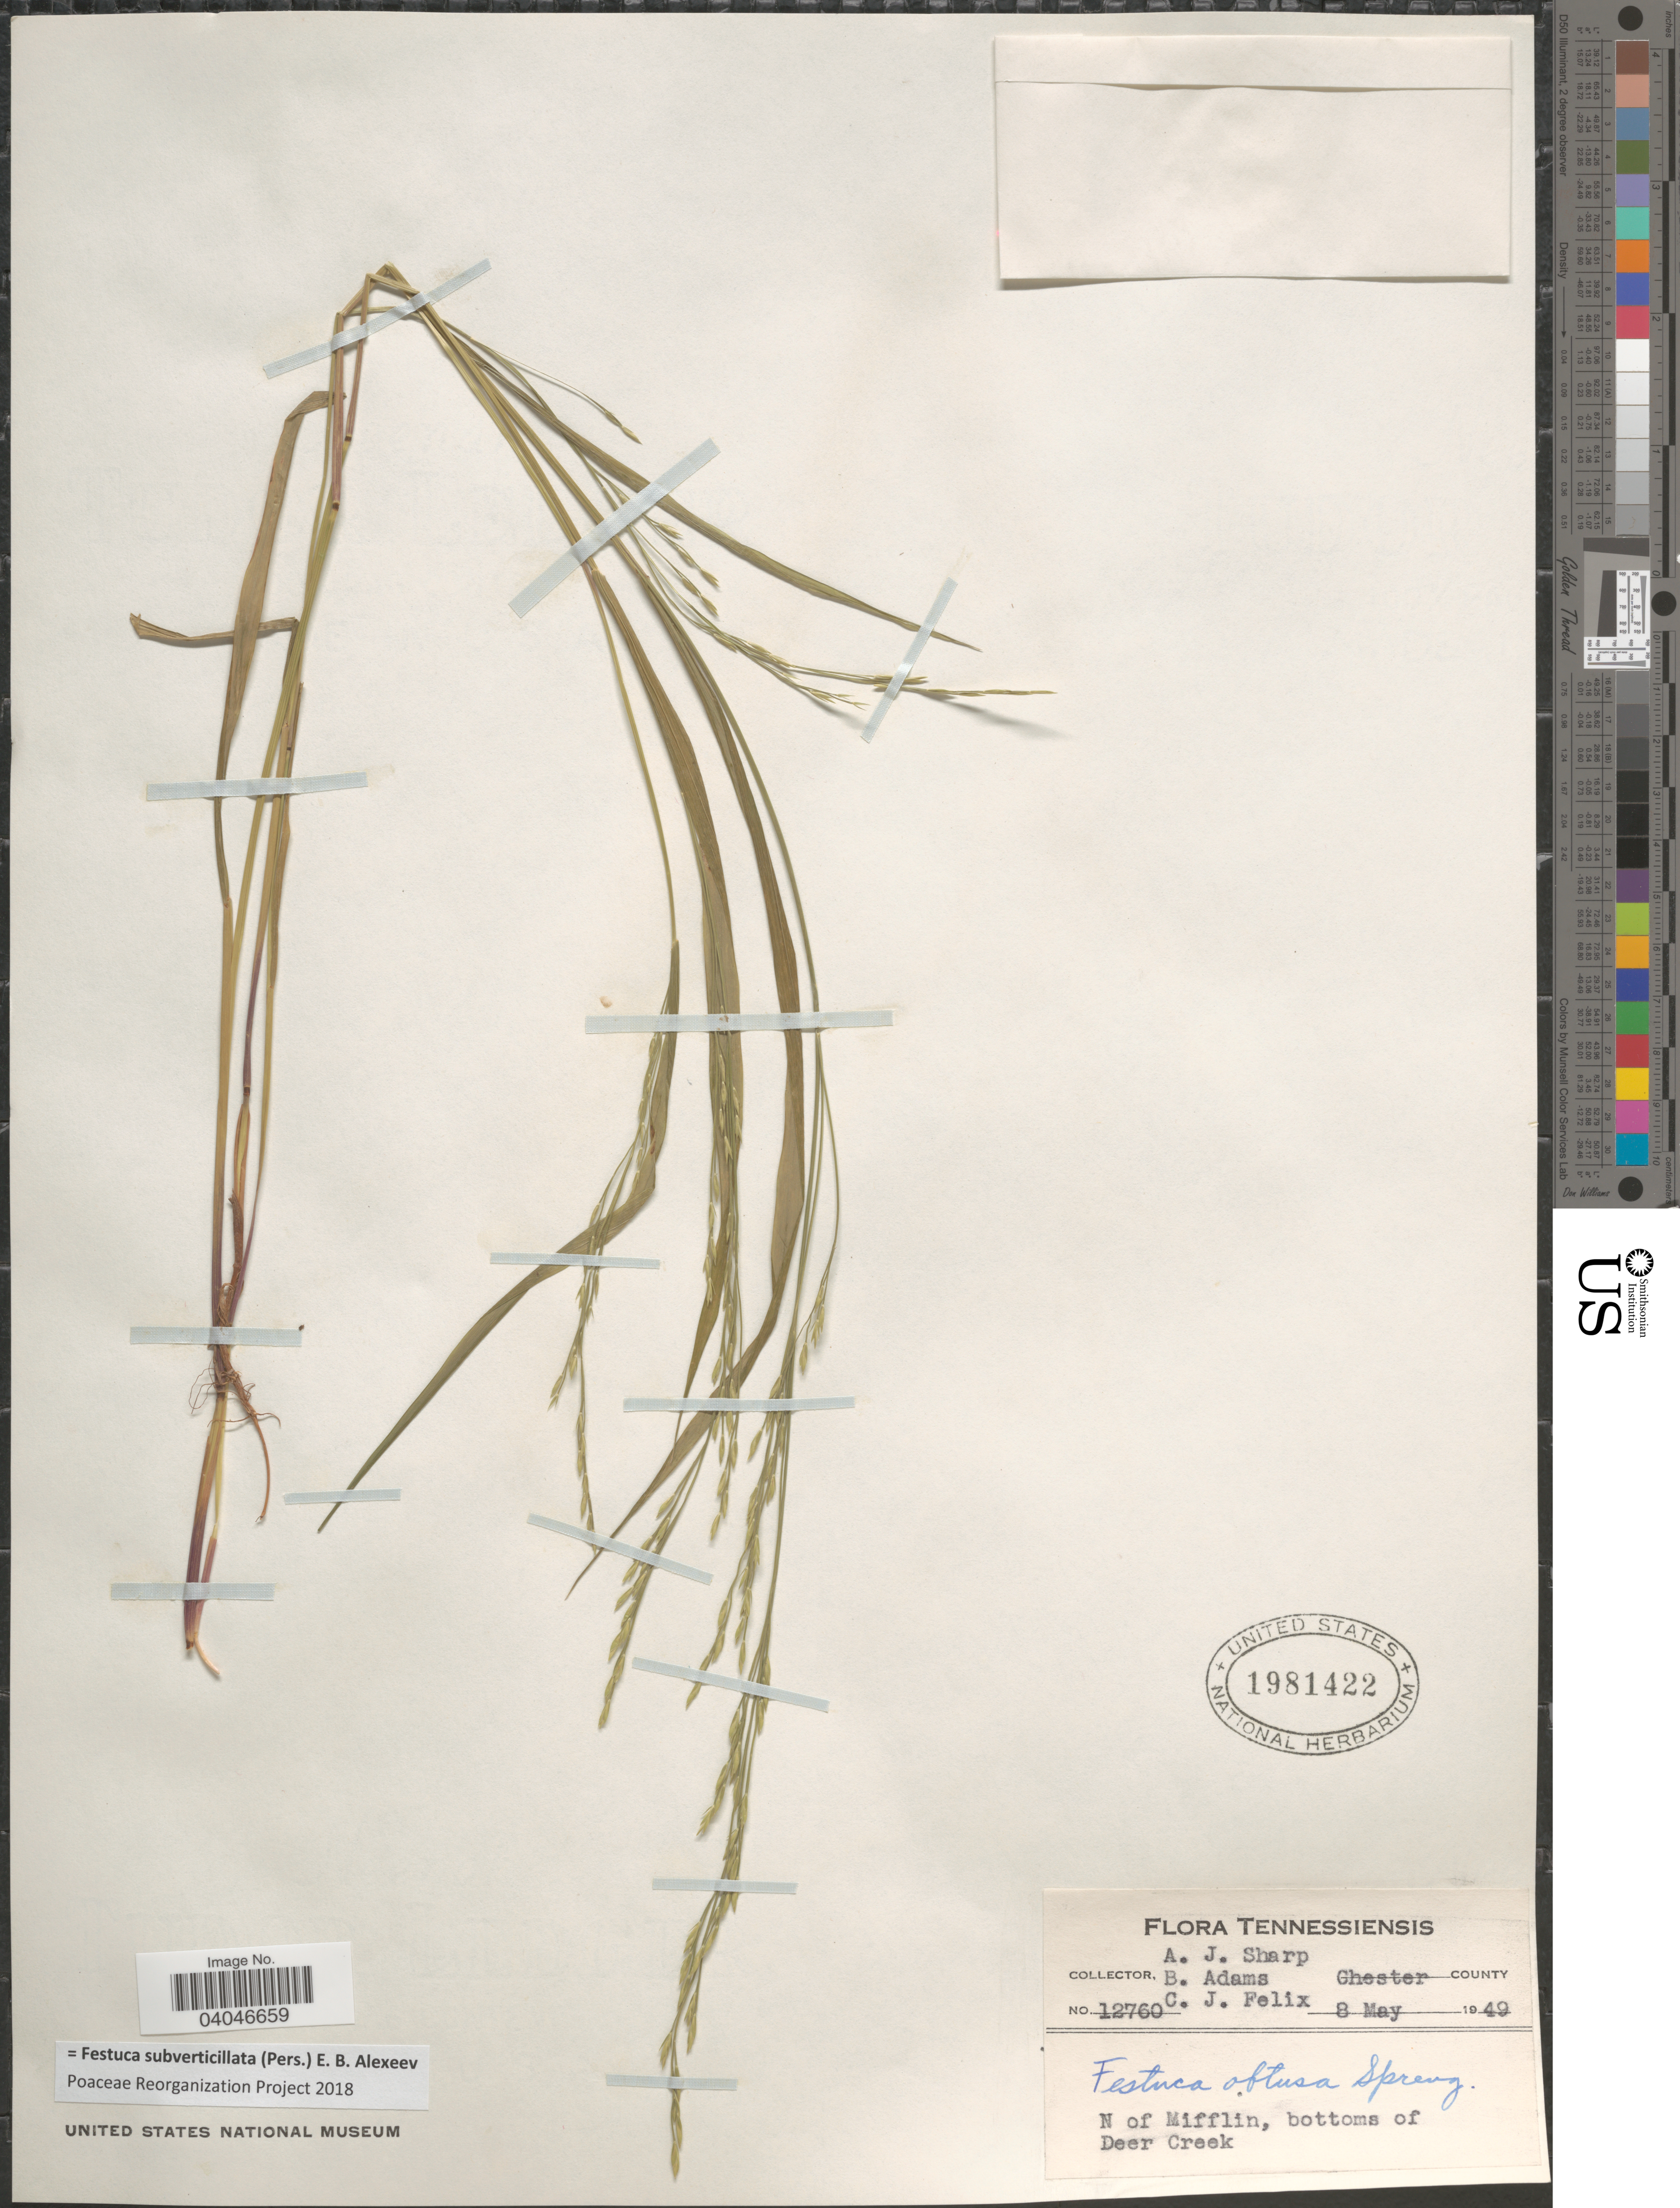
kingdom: Plantae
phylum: Tracheophyta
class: Liliopsida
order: Poales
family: Poaceae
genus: Festuca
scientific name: Festuca subverticillata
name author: (Pers.) E.B. Alexeev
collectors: A. J. Sharp, B. Adams & C. Felix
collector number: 12760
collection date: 1949-05-08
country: United States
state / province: Tennessee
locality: Chester County. N of Mifflin, bottoms of Deer Creek.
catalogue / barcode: US 1981422